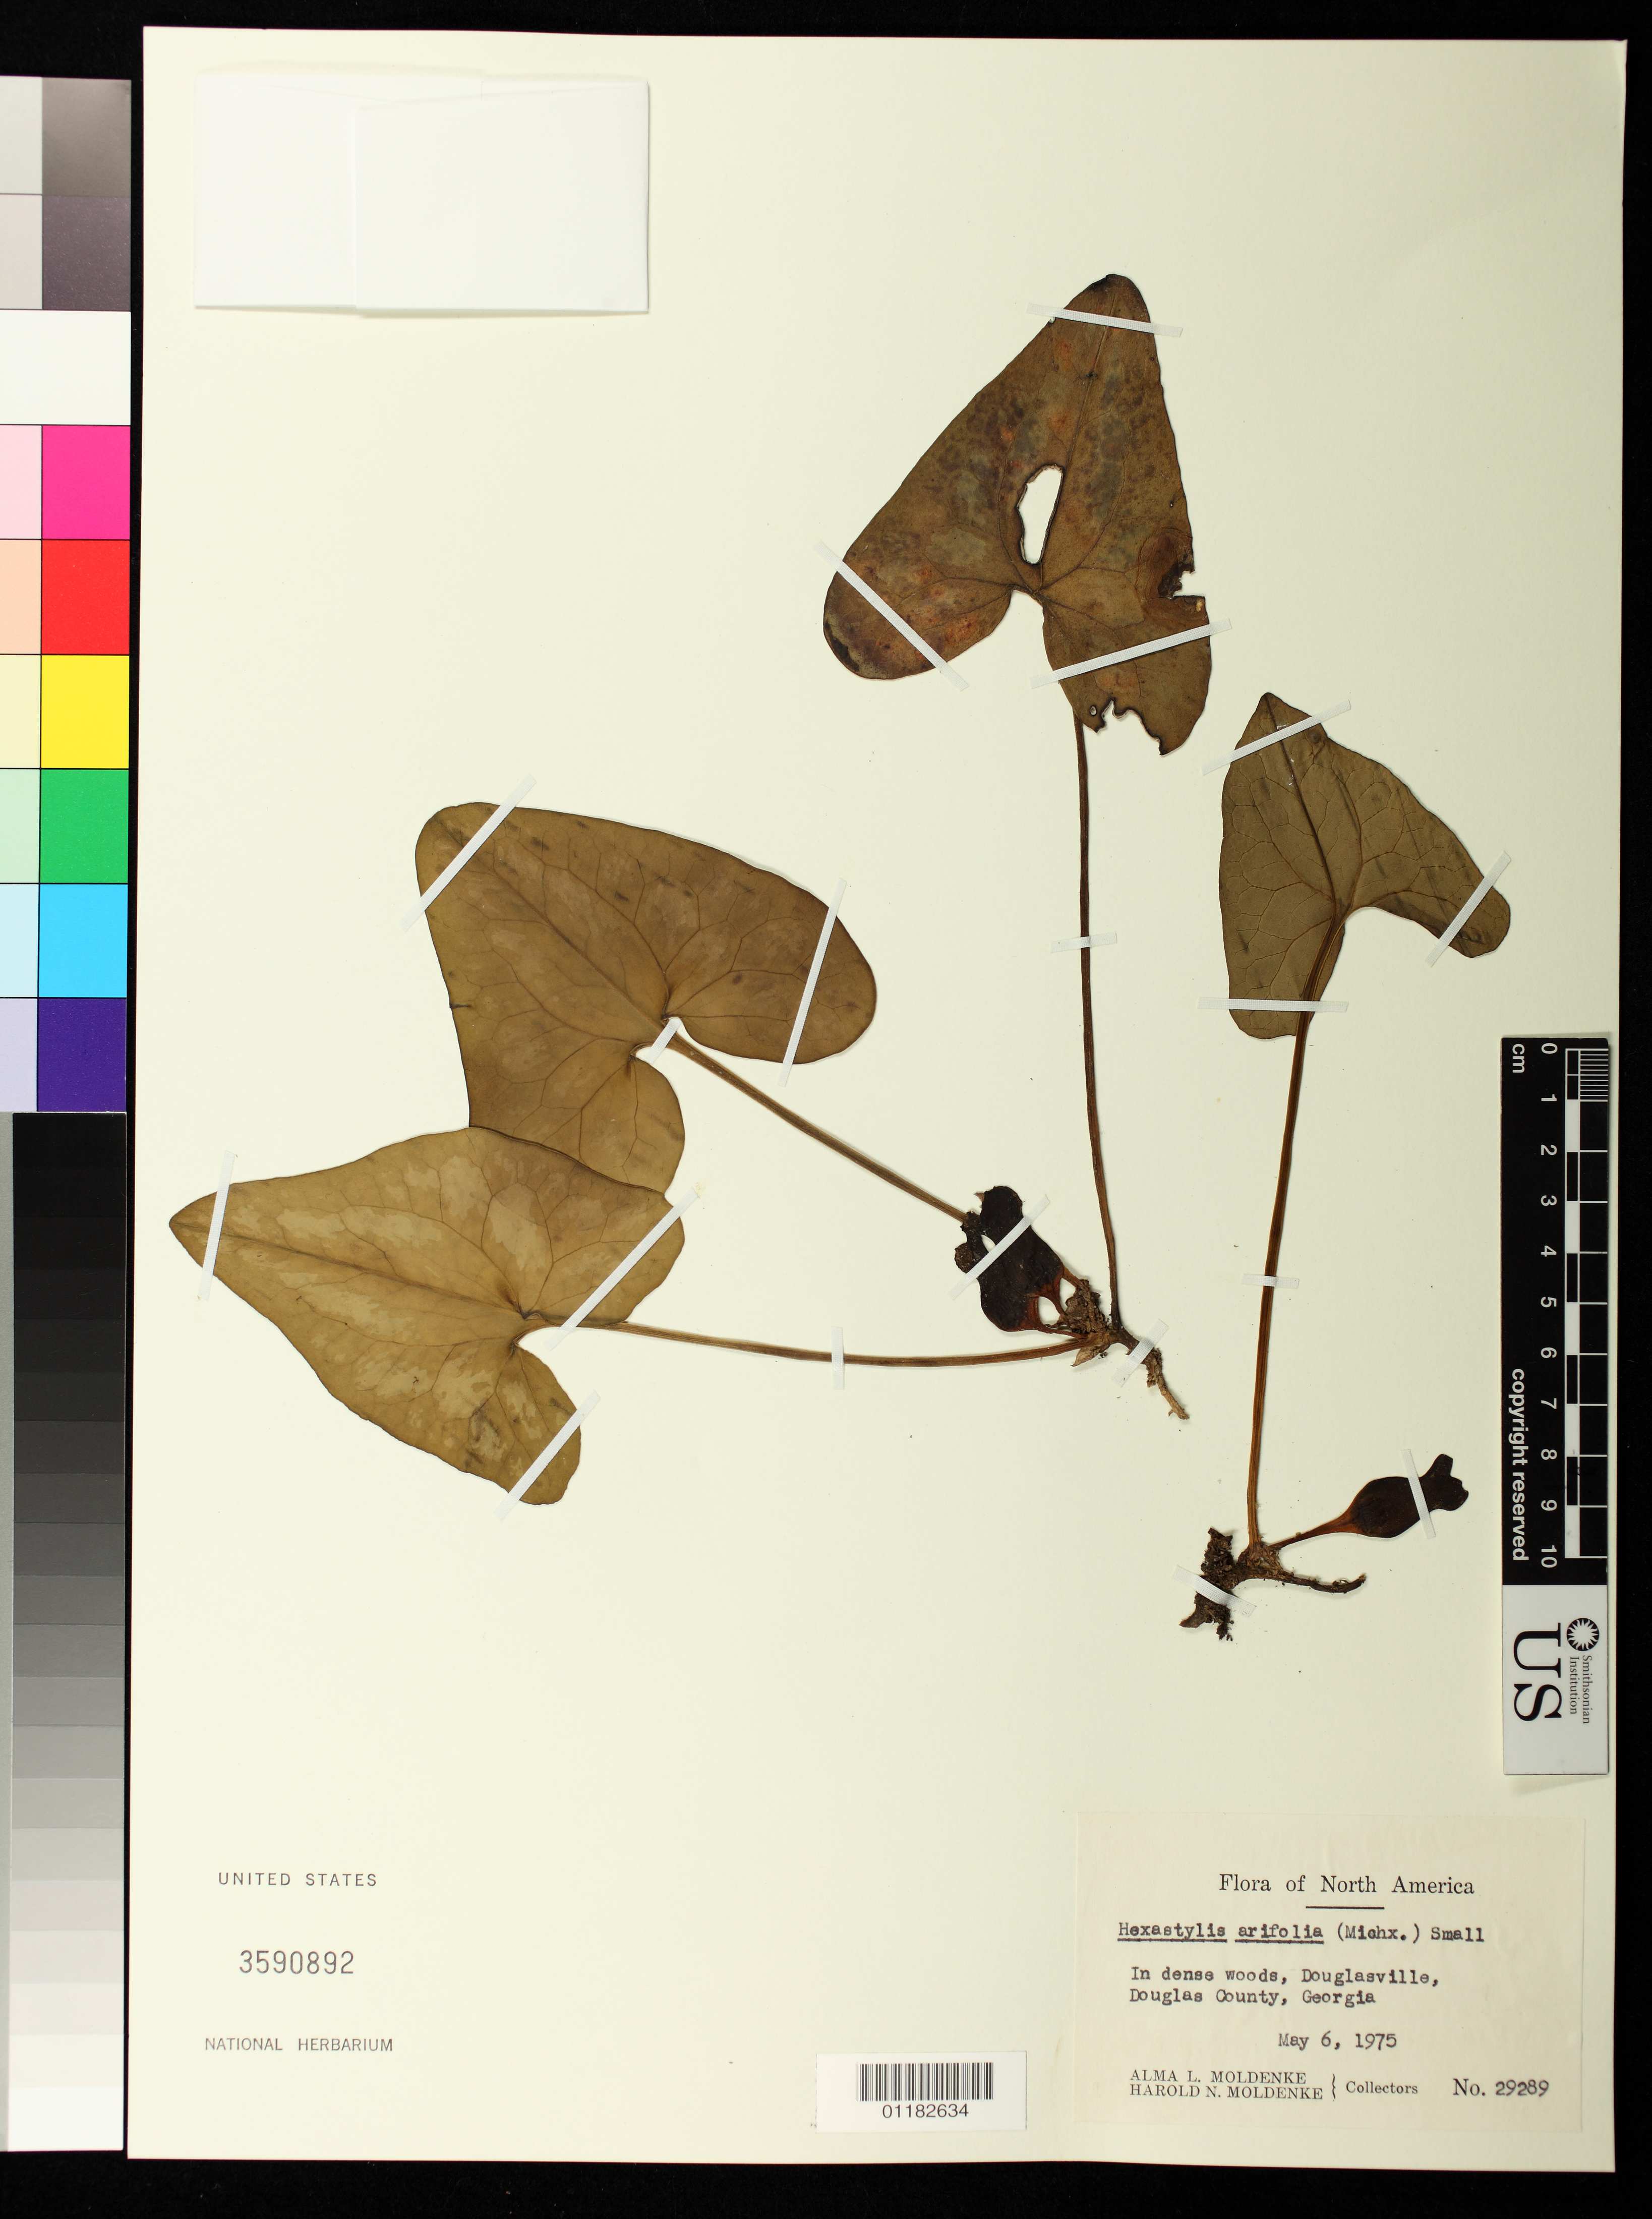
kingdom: Plantae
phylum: Tracheophyta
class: Magnoliopsida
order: Piperales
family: Aristolochiaceae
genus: Hexastylis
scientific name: Hexastylis arifolia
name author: (Michx.) Small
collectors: A. L. Moldenke & H. N. Moldenke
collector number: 29289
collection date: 1975-05-06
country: United States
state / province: Georgia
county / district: Douglas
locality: Douglasville, Douglas County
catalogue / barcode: US 3590892